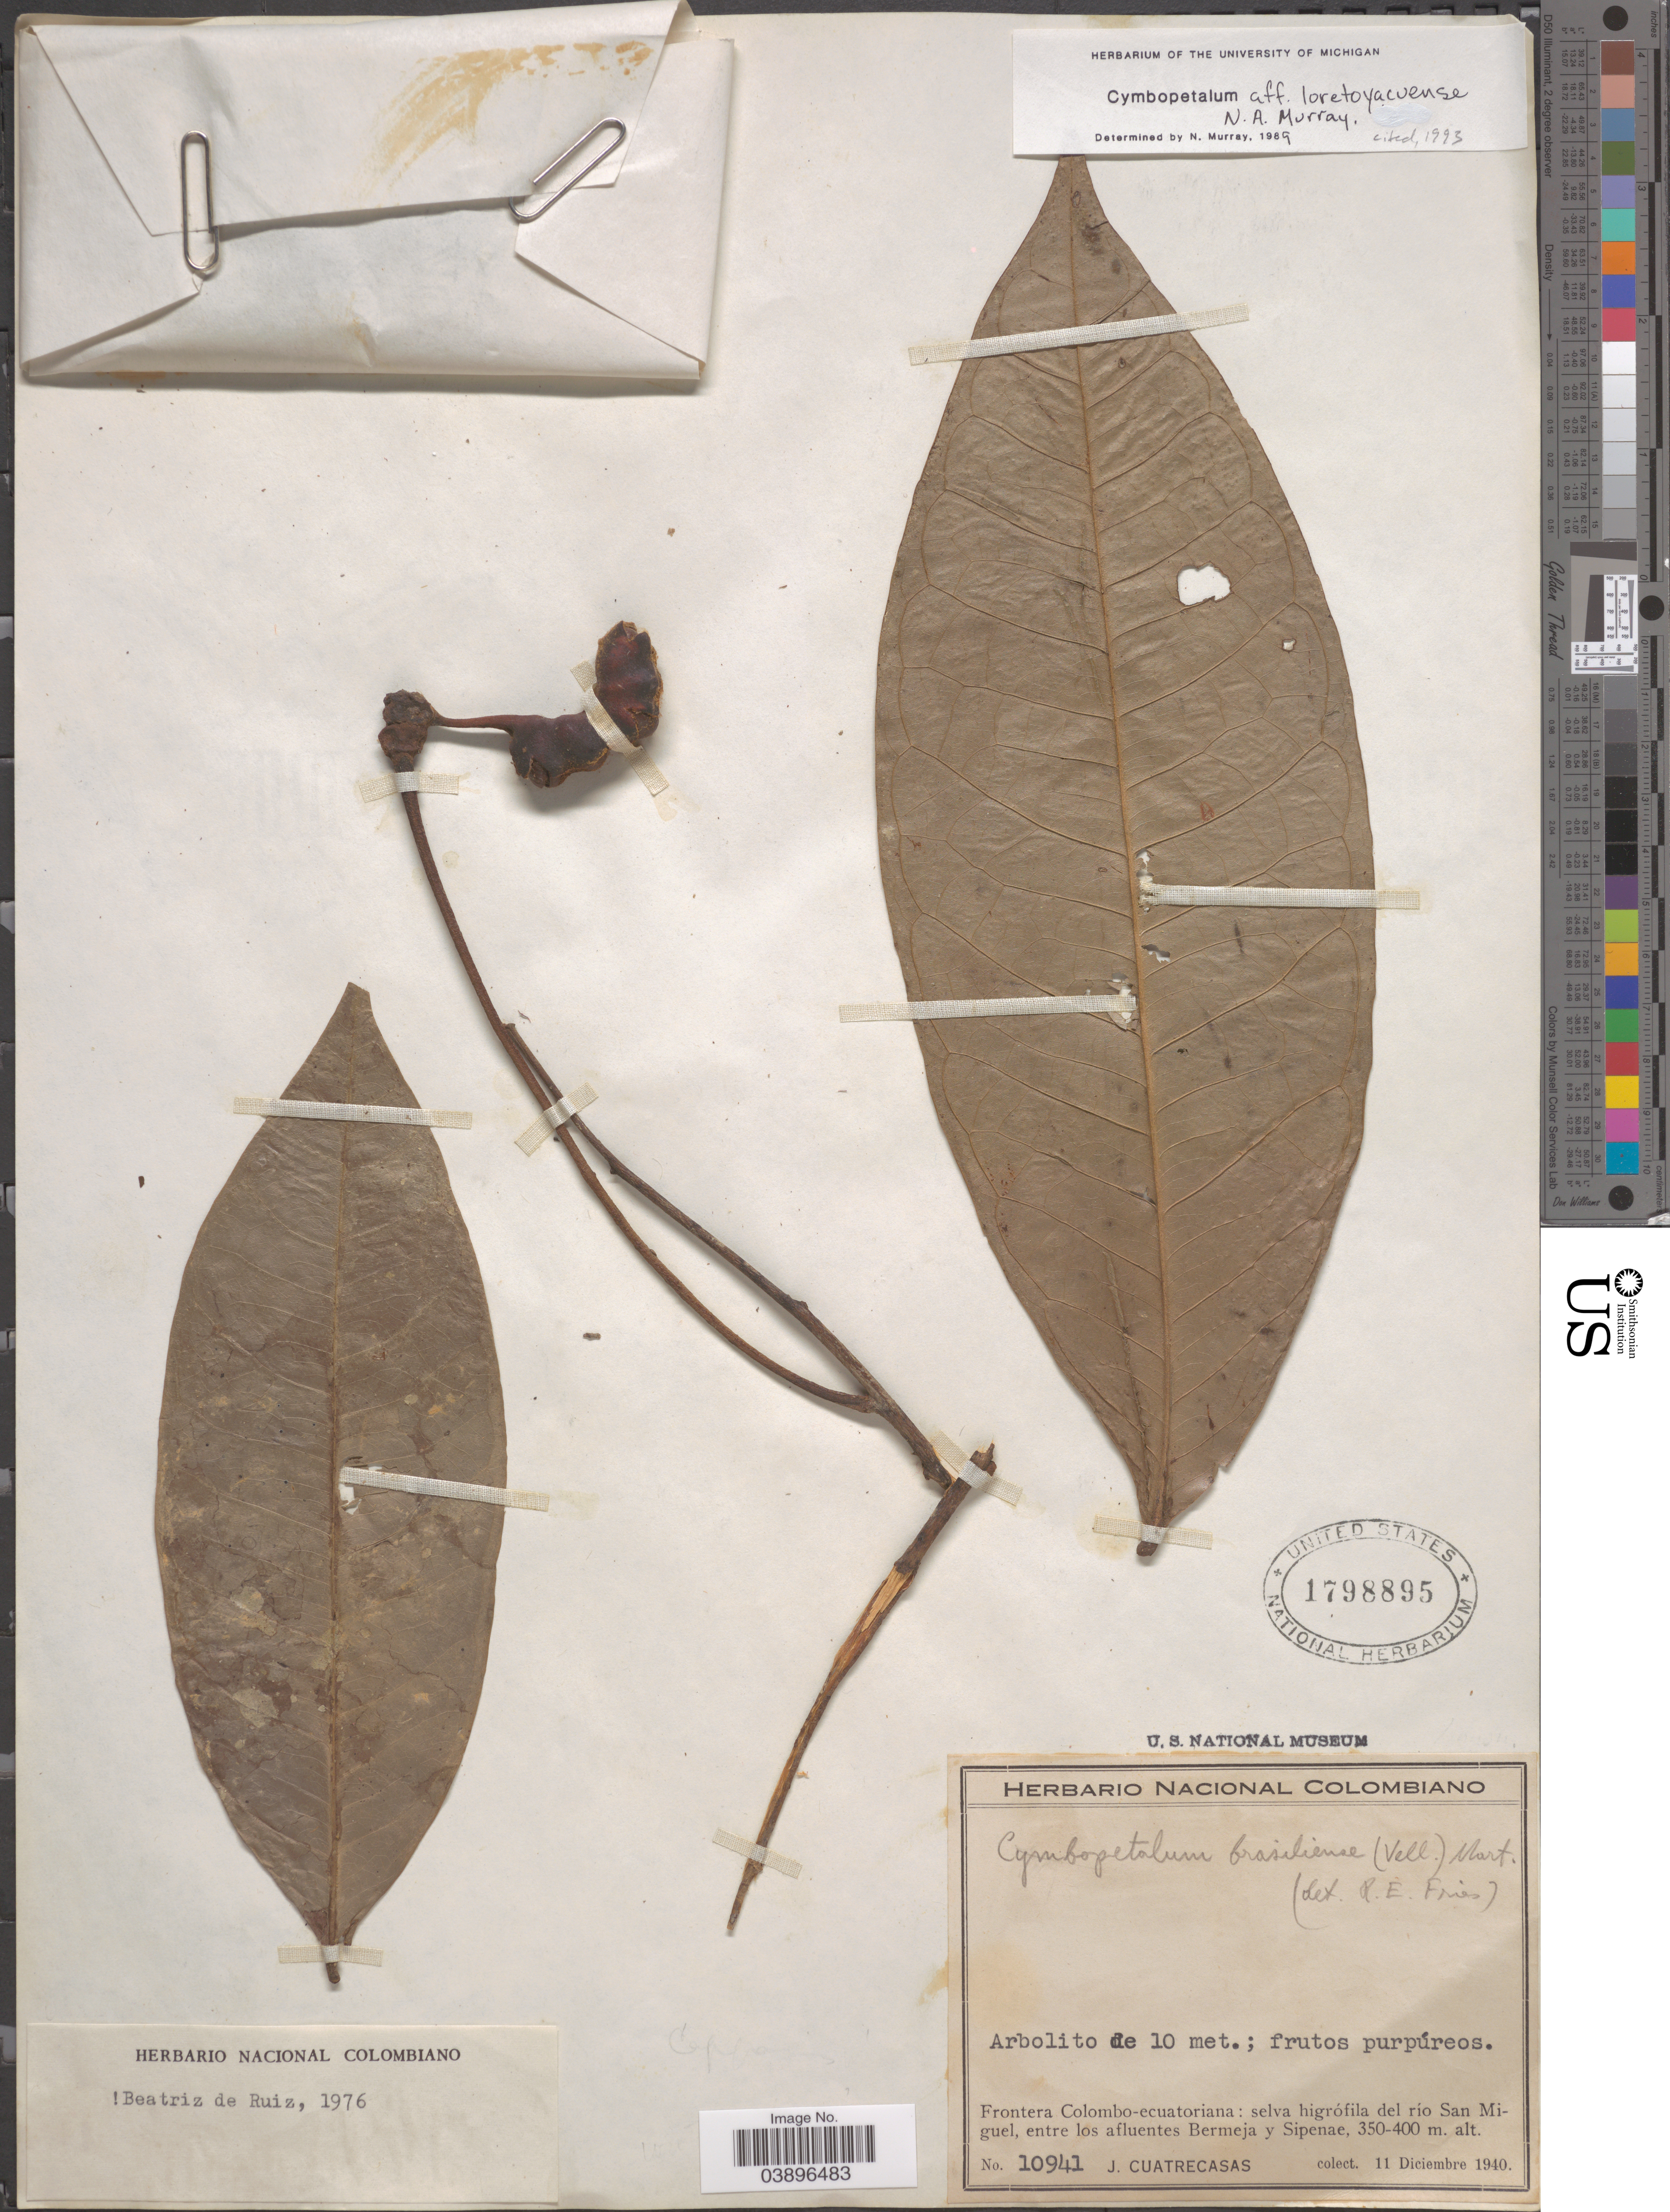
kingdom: Plantae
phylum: Tracheophyta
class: Magnoliopsida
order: Magnoliales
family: Annonaceae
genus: Cymbopetalum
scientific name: Cymbopetalum loretoyacuense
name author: N.A. Murray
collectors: J. Cuatrecasas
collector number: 10941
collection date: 1940-12-11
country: Colombia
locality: Frontera Colombo-acuatoriana: selva higrófila del río San Miguel, entre los afluentes Bermeja y Sipenae.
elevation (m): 350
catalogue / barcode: US 1798895